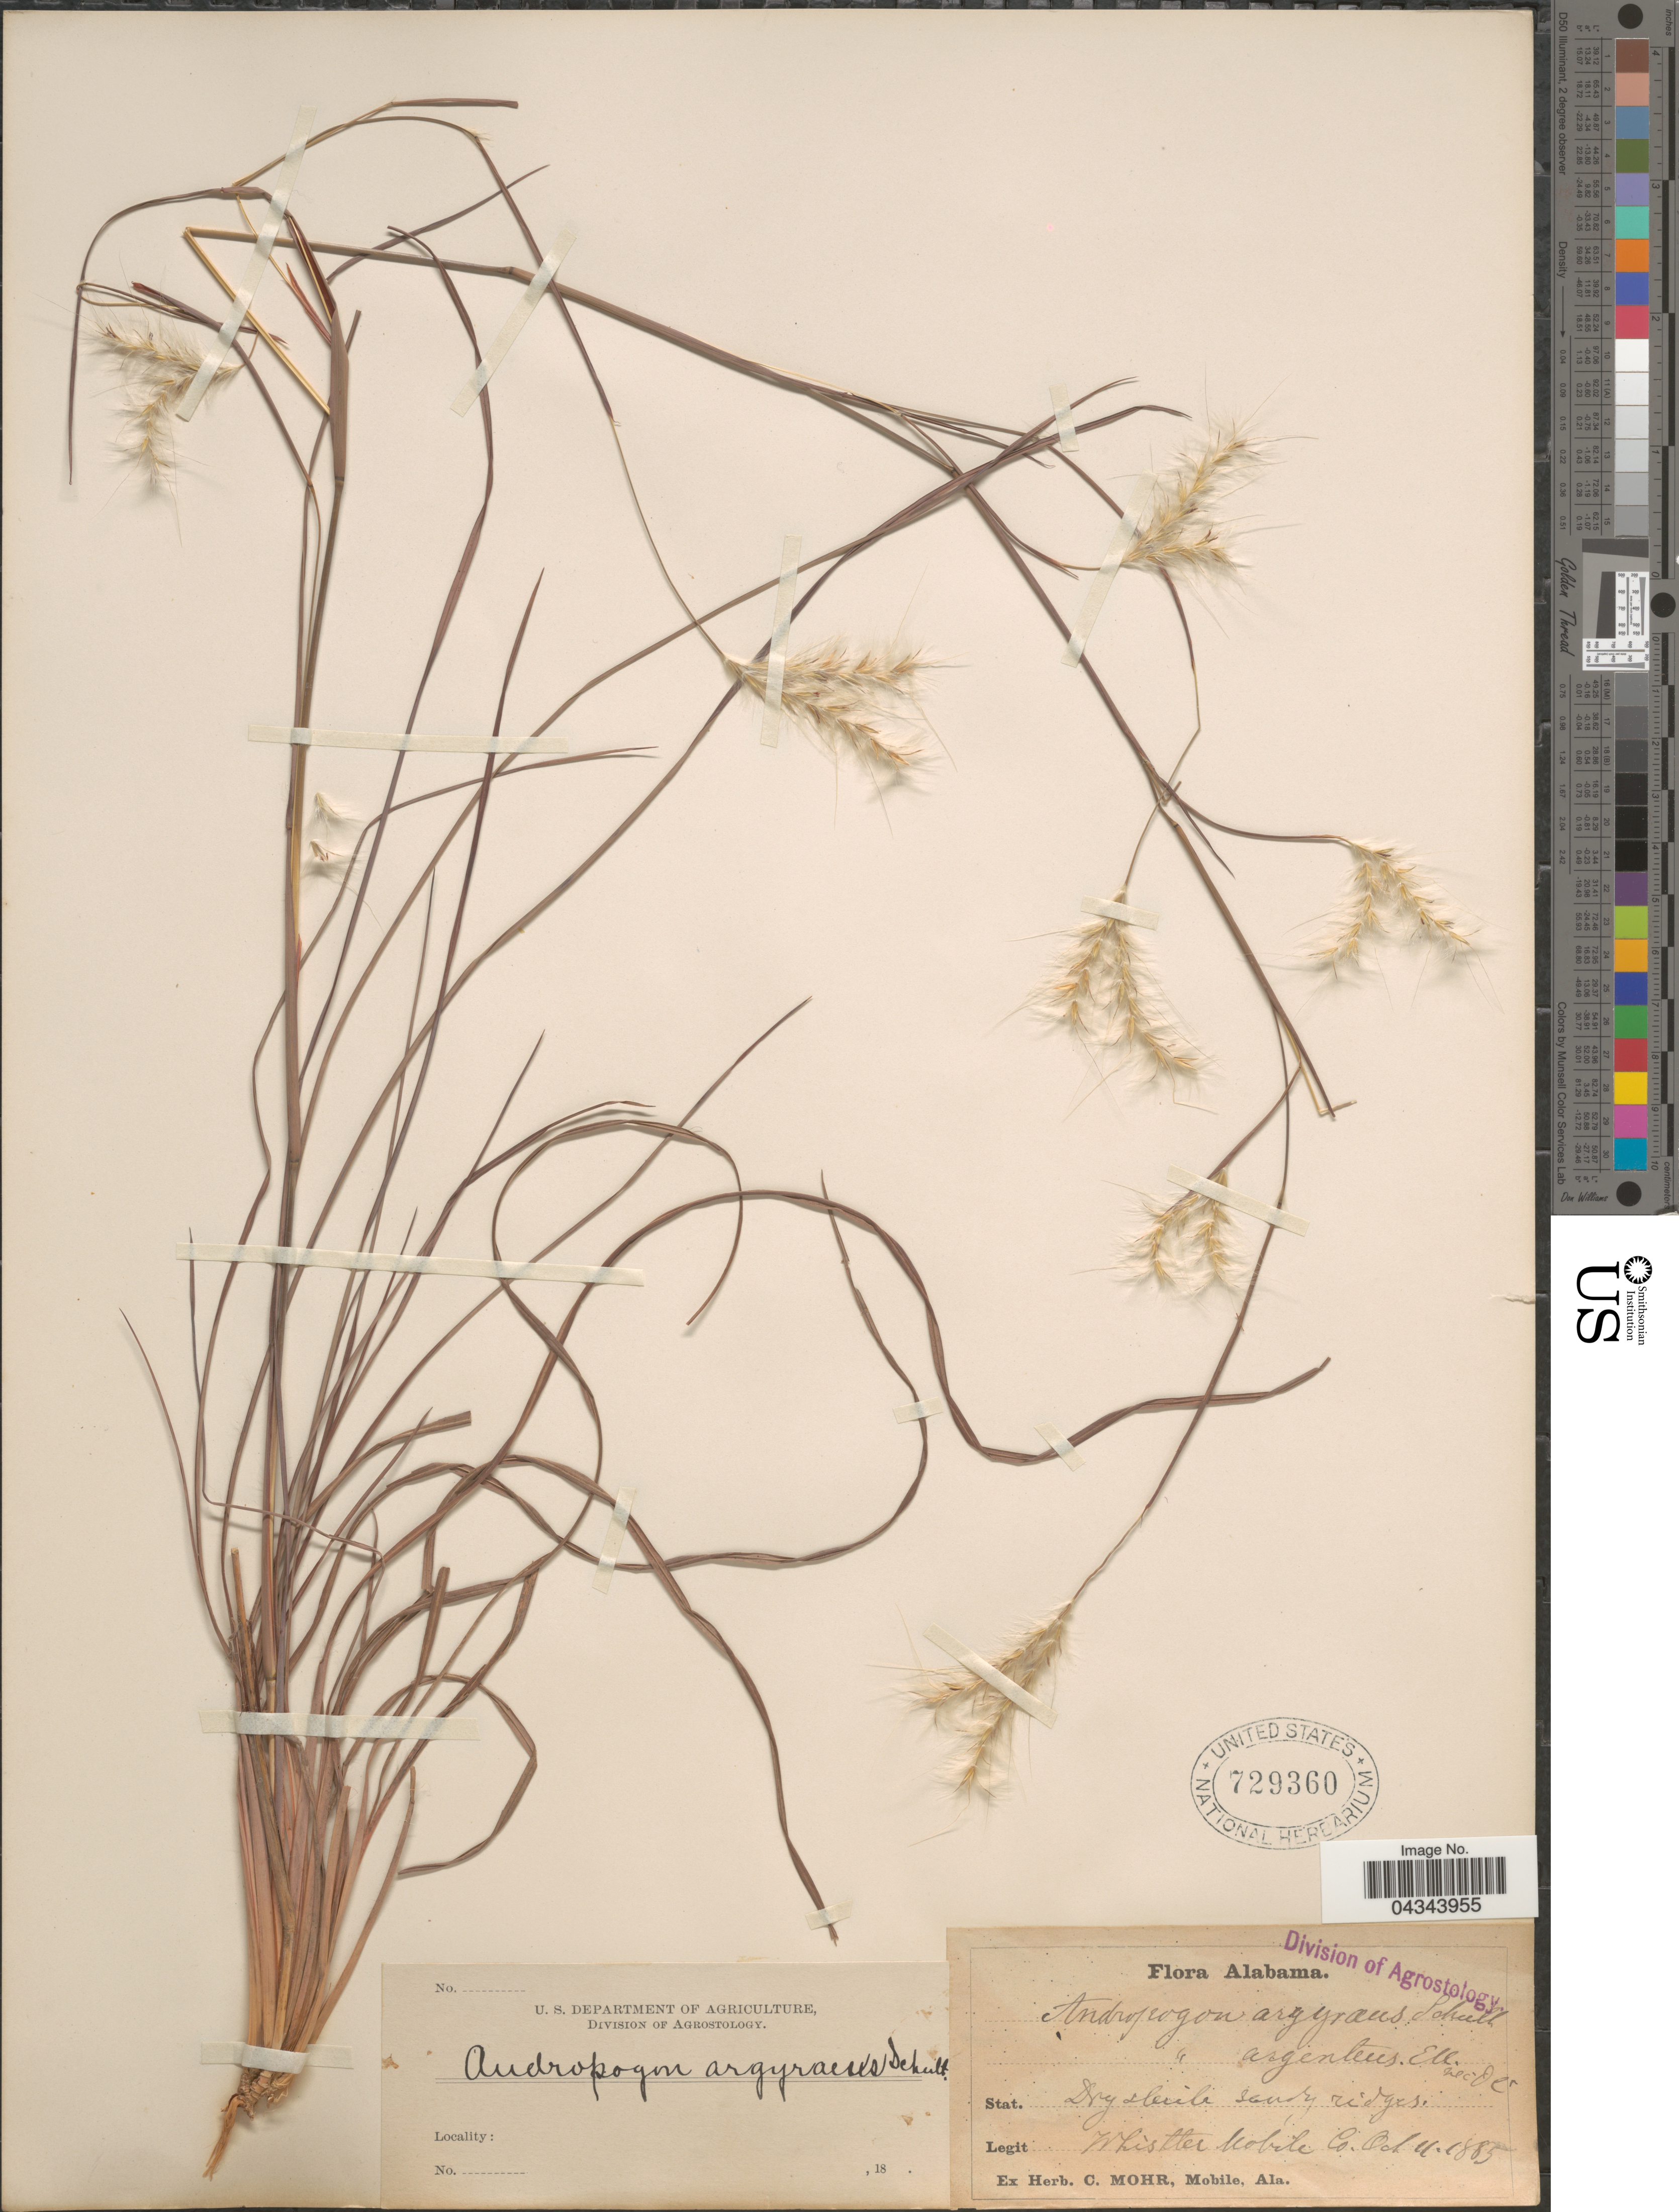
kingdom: Plantae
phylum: Tracheophyta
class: Liliopsida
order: Poales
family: Poaceae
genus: Andropogon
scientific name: Andropogon ternarius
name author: Michx.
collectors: ex herb. C. Mohr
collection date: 1885-10-11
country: United States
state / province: Alabama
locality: Whistler Mobile Co.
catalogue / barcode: US 729360